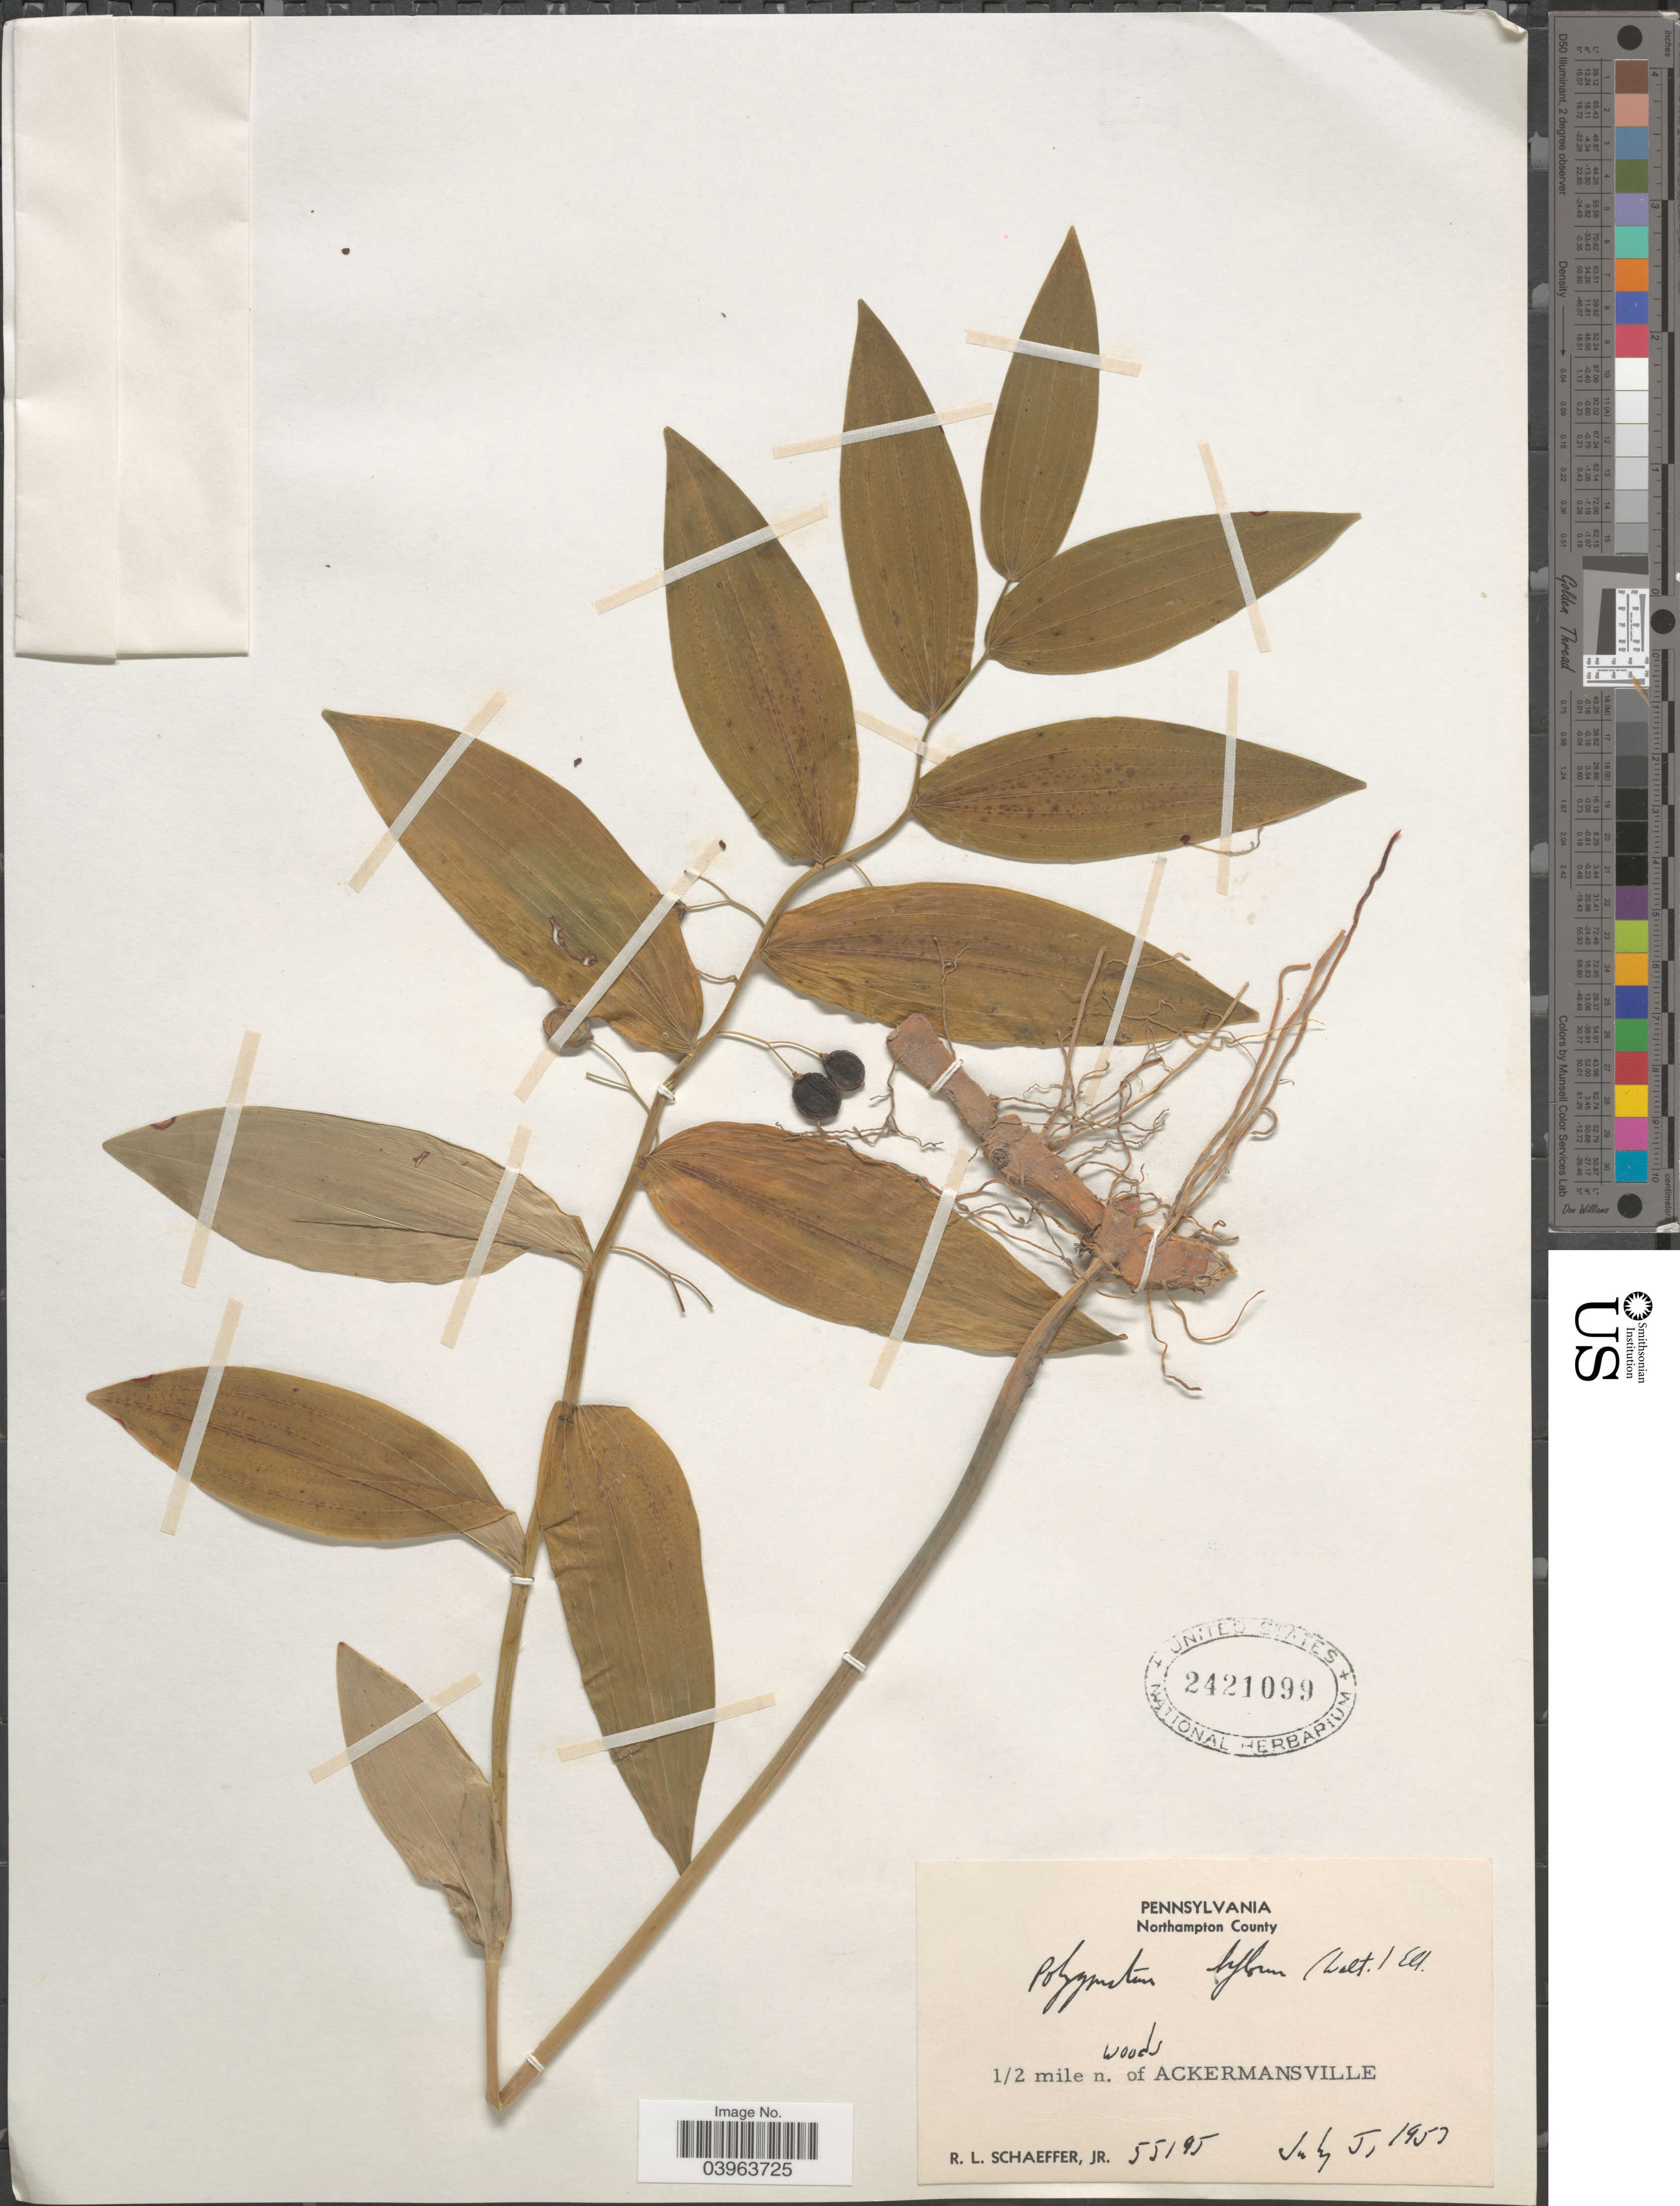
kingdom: Plantae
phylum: Tracheophyta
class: Liliopsida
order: Asparagales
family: Asparagaceae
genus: Polygonatum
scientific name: Polygonatum biflorum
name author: (Walter) Elliott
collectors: R. L. Schaeffer Jr.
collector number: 55195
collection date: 1953-07-05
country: United States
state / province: Pennsylvania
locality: Northampton County. 1/2 mile n. of Ackermansville.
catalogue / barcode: US 2421099